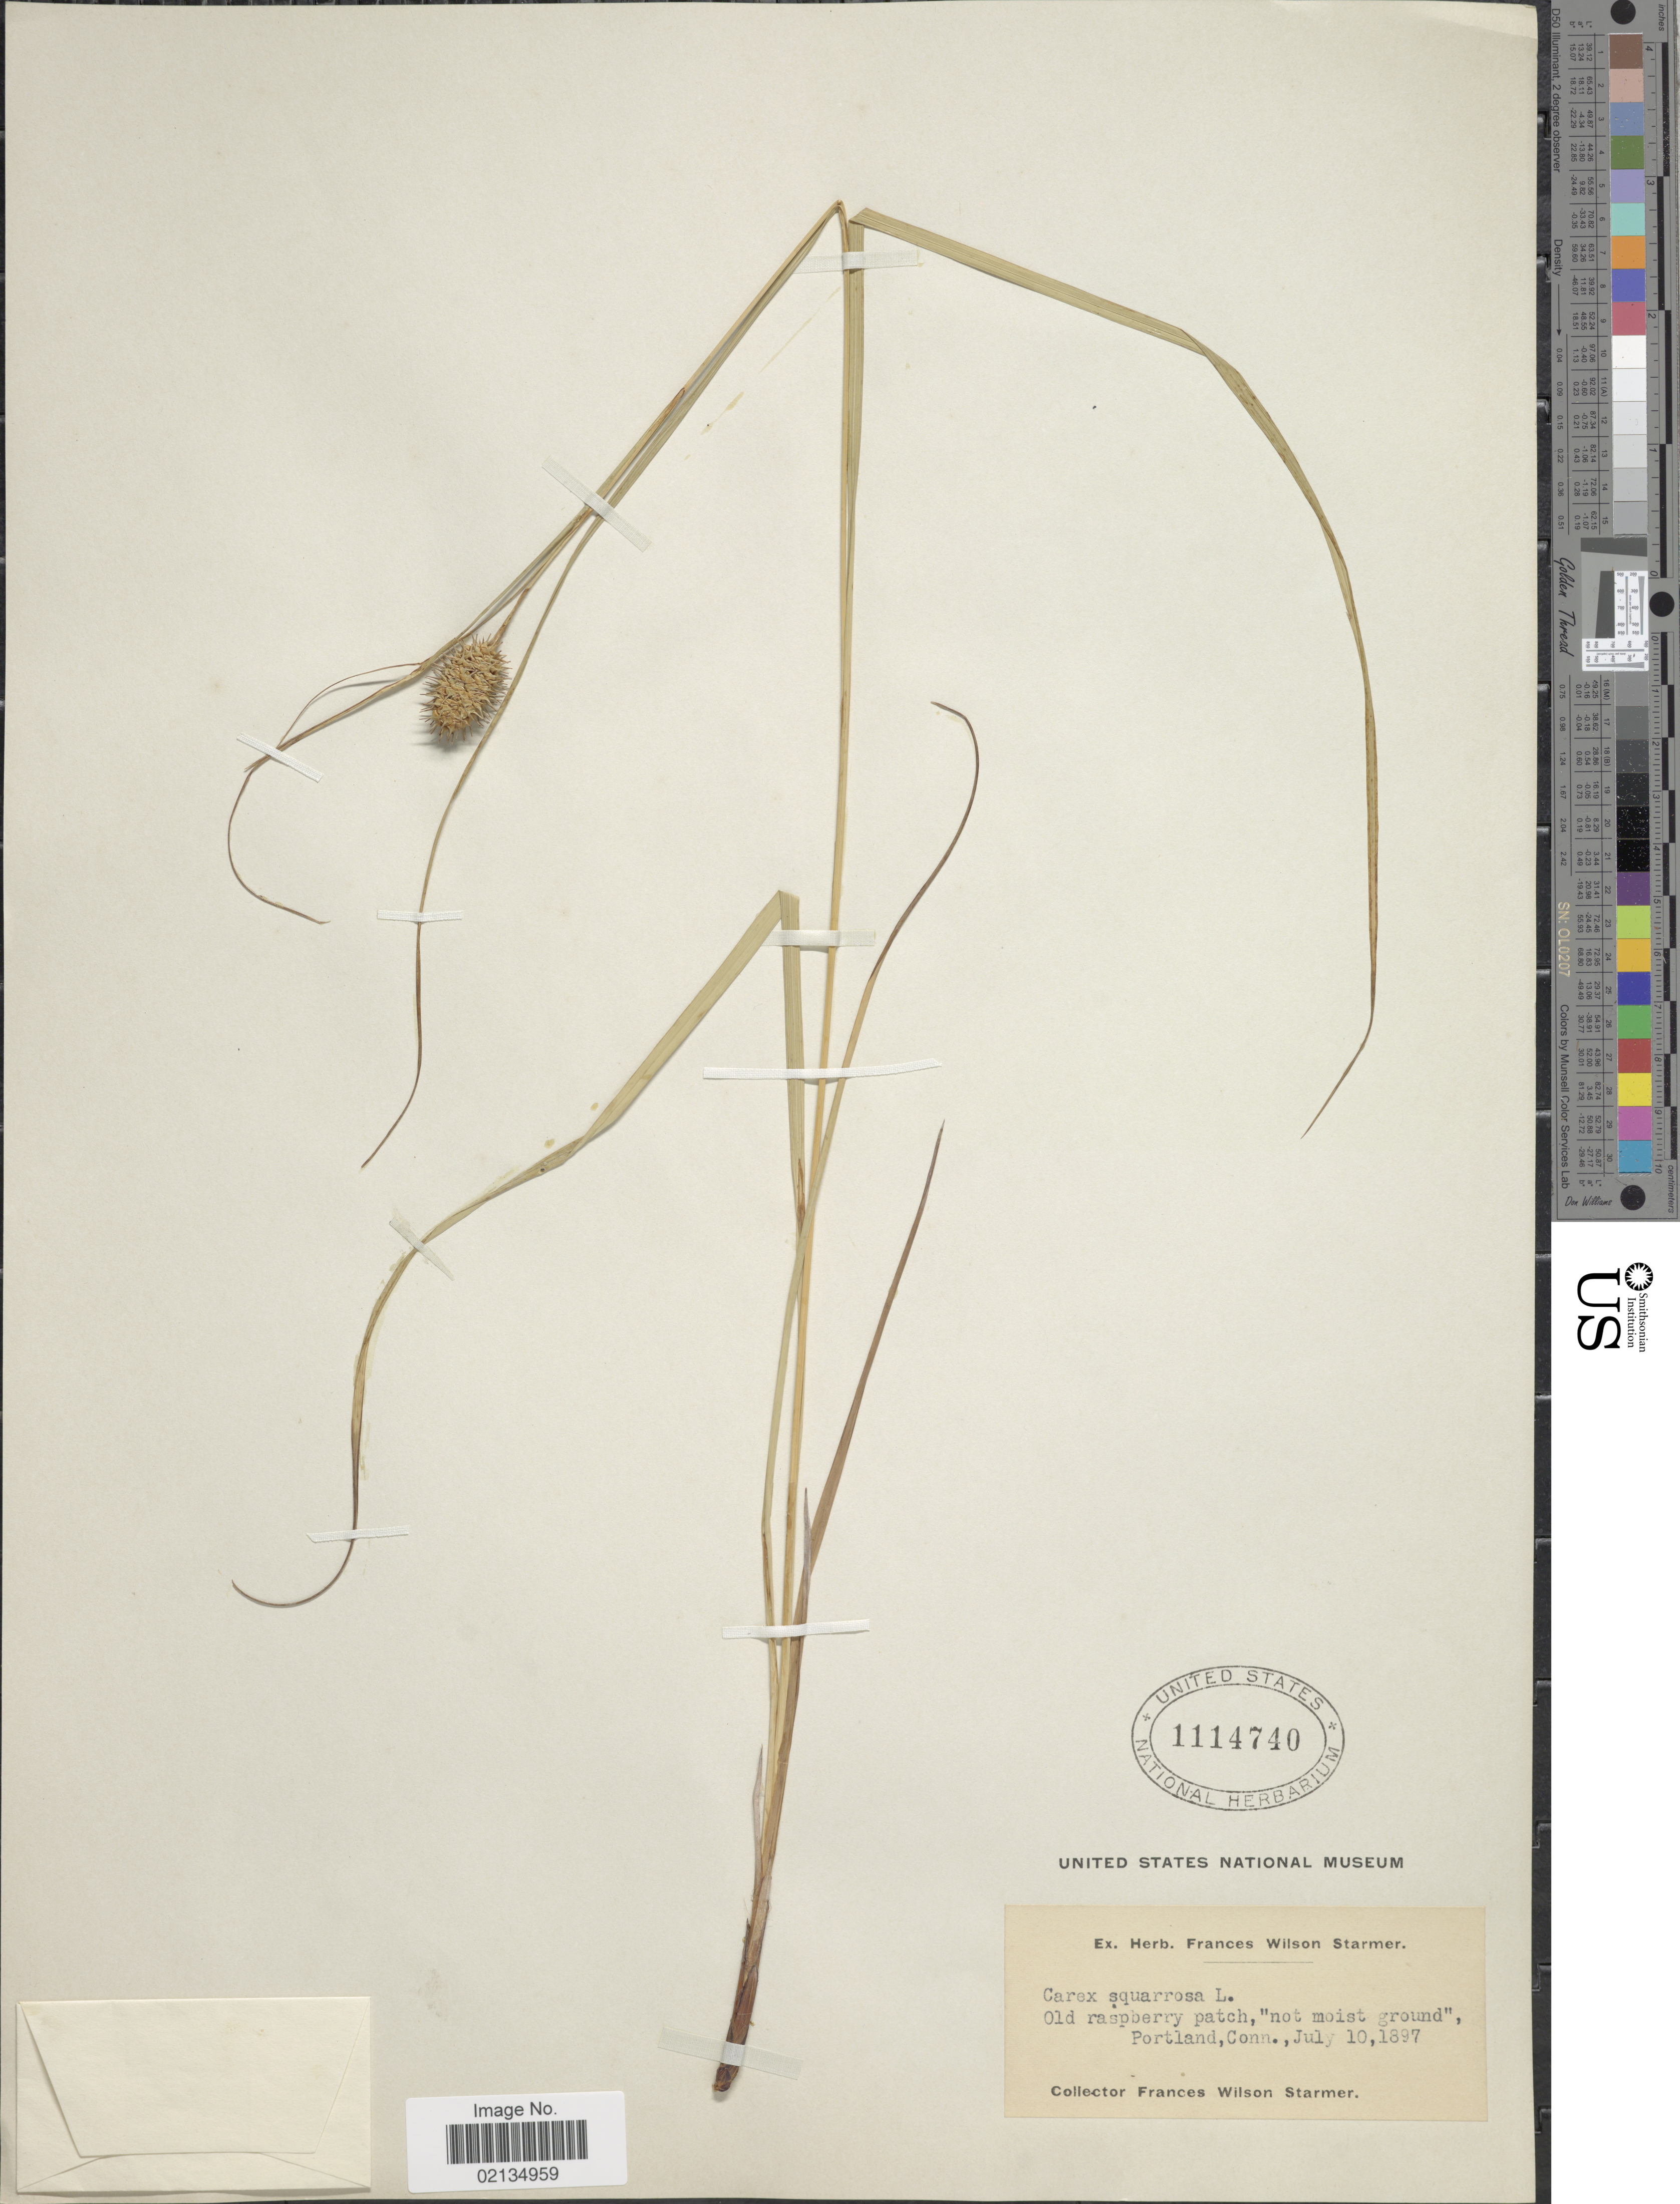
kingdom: Plantae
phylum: Tracheophyta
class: Liliopsida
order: Poales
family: Cyperaceae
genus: Carex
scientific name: Carex squarrosa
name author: L.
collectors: F. Starmer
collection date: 1897-07-10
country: United States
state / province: Connecticut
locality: Old raspberry patch, "not moist ground", Portland, Conn.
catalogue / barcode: US 1114740